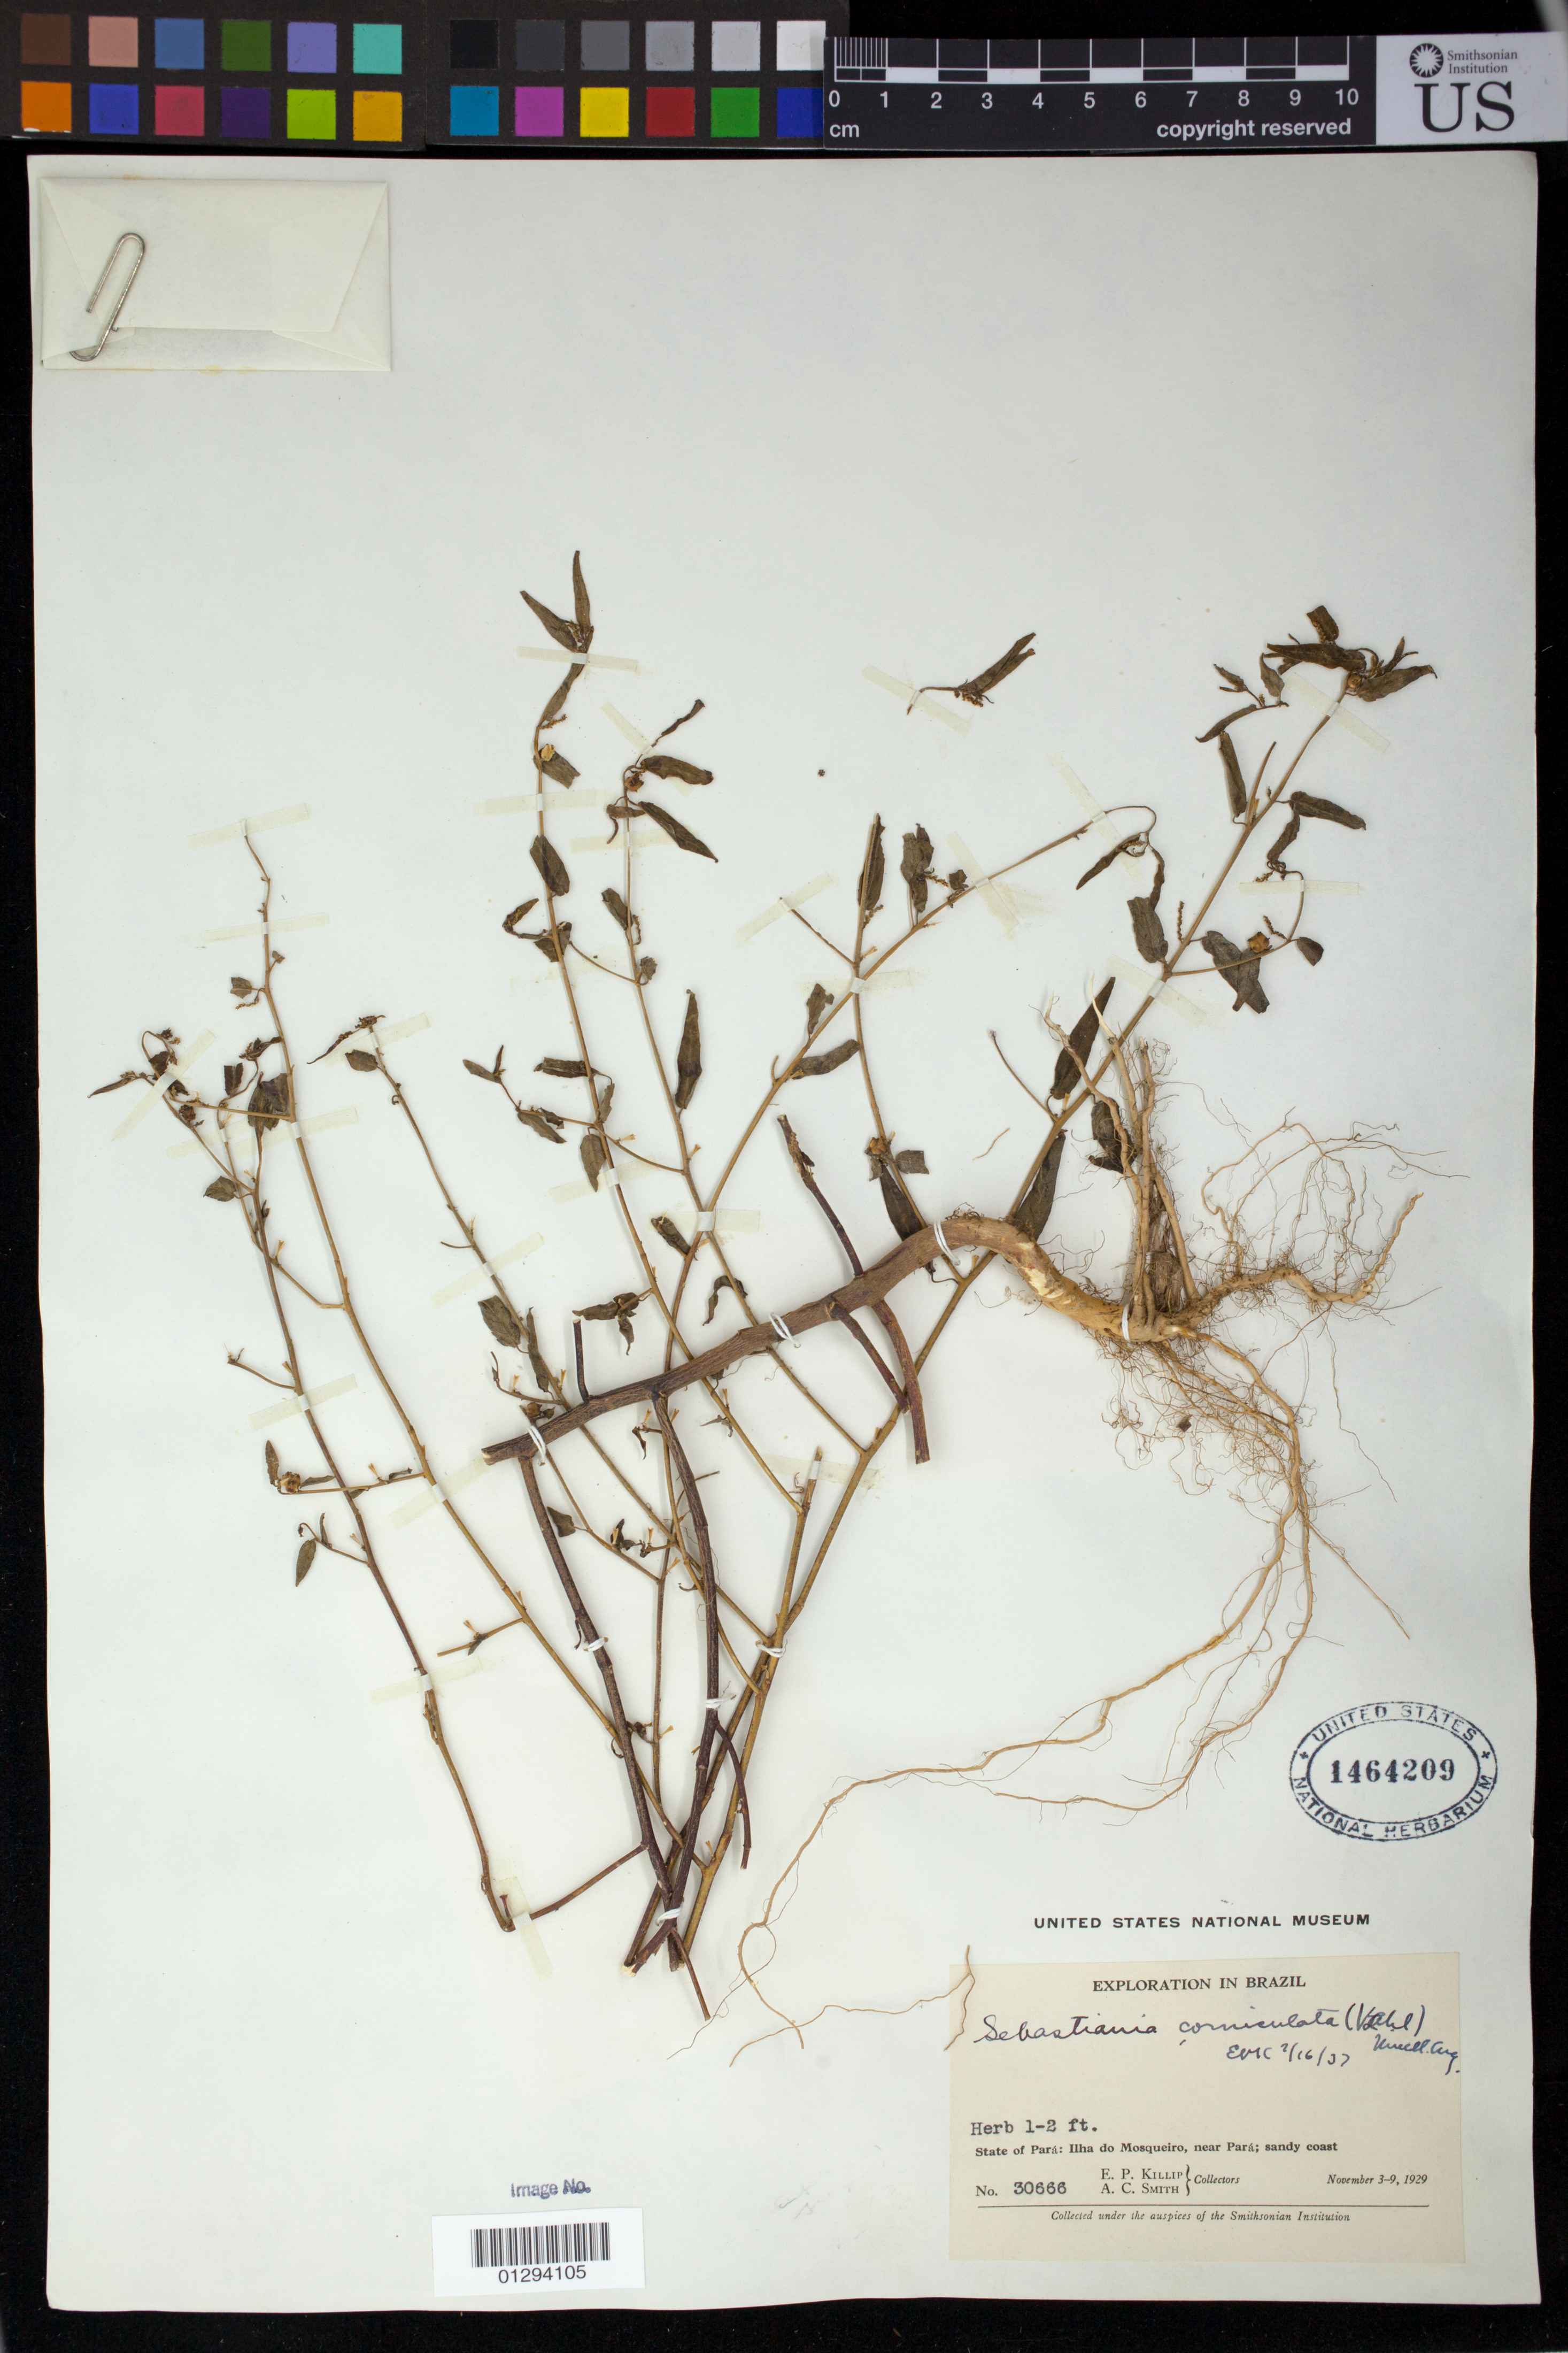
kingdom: Plantae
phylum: Tracheophyta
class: Magnoliopsida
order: Malpighiales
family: Euphorbiaceae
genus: Sebastiania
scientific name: Sebastiania corniculata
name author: (Vahl) Müll. Arg.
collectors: E. P. Killip & A. C. Smith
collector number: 30666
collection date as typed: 03 Nov 1929 to 09 Nov 1929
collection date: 1929-11-03/1929-11-09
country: Brazil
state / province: Pará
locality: Ilha do Mosqueiro, near Pará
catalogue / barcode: US 1464209